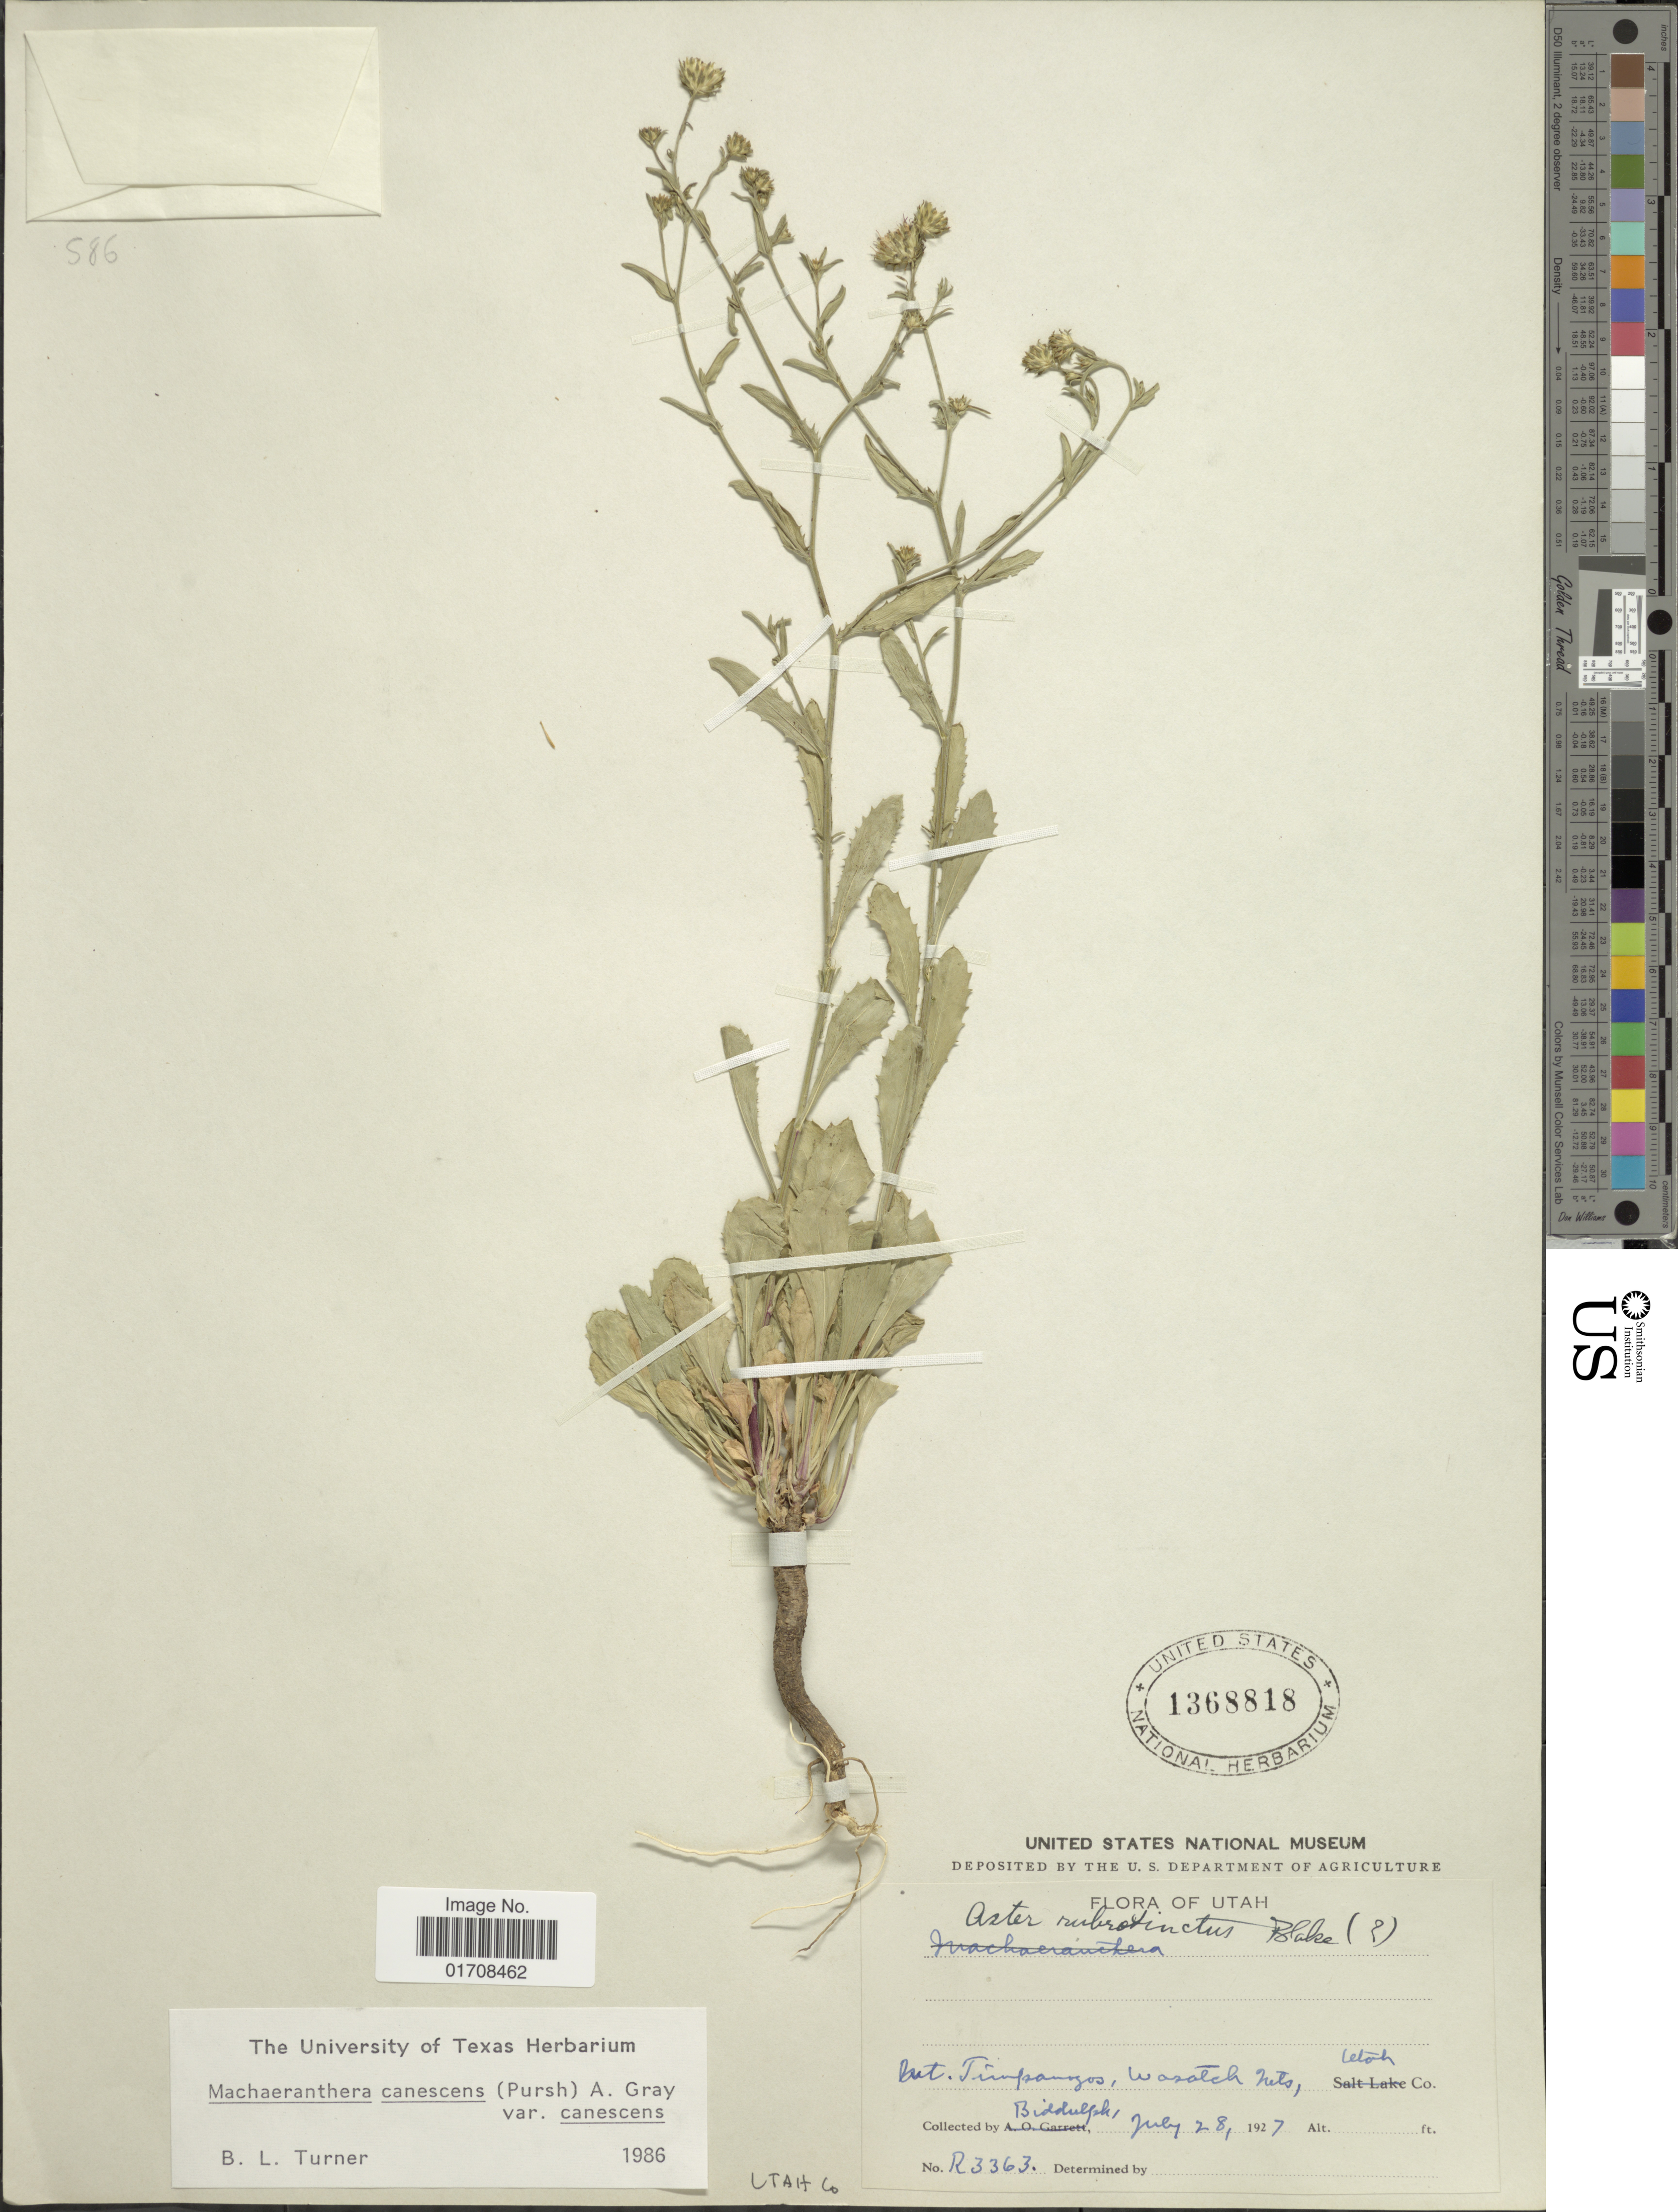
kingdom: Plantae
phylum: Tracheophyta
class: Magnoliopsida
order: Asterales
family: Asteraceae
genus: Machaeranthera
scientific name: Machaeranthera canescens var. canescens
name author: (Pursh) A. Gray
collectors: S. F. Biddulph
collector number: R3363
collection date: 1927-07-28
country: United States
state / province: Utah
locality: Bet. Timpanogos, Wasatch Mts., Utah Co.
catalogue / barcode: US 1368818